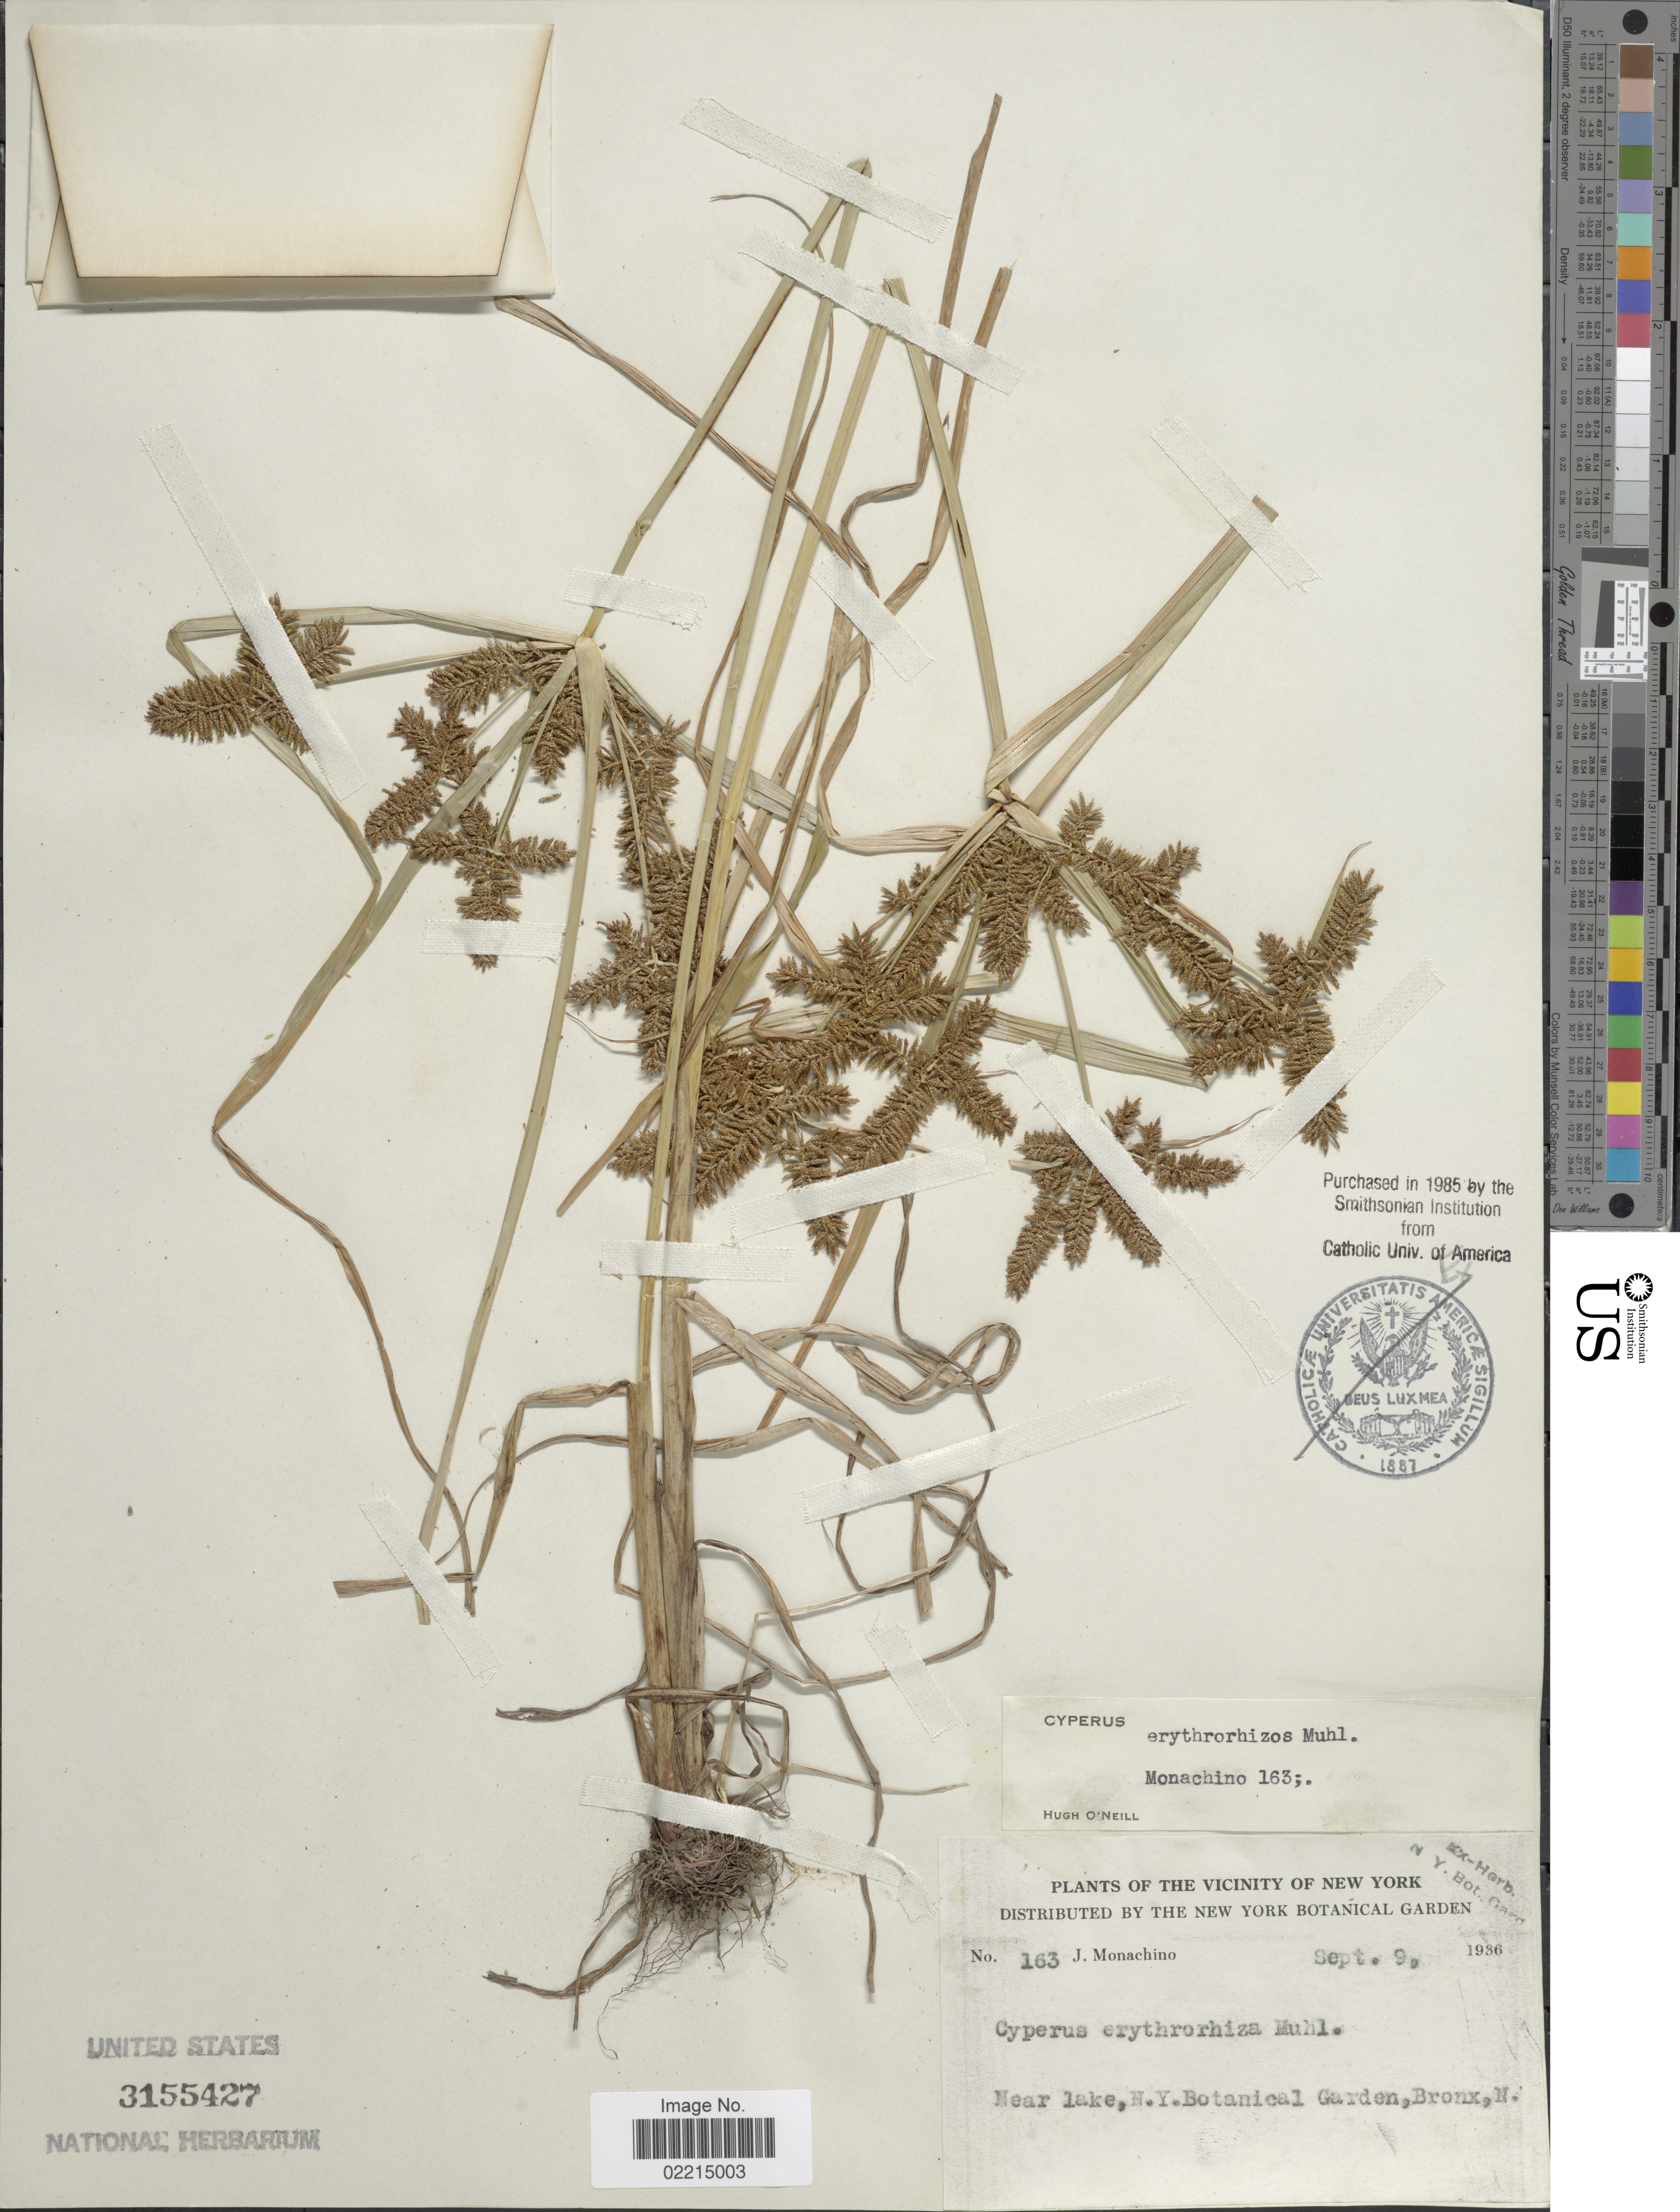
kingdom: Plantae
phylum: Tracheophyta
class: Liliopsida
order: Poales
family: Cyperaceae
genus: Cyperus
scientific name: Cyperus erythrorhizos Muhl.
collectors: J. V. Monachino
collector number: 163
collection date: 1936-09-09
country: United States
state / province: New York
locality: Vicinity of New York. Near lake, N.Y. Botanical Garden, Bronx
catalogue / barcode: US 3155427